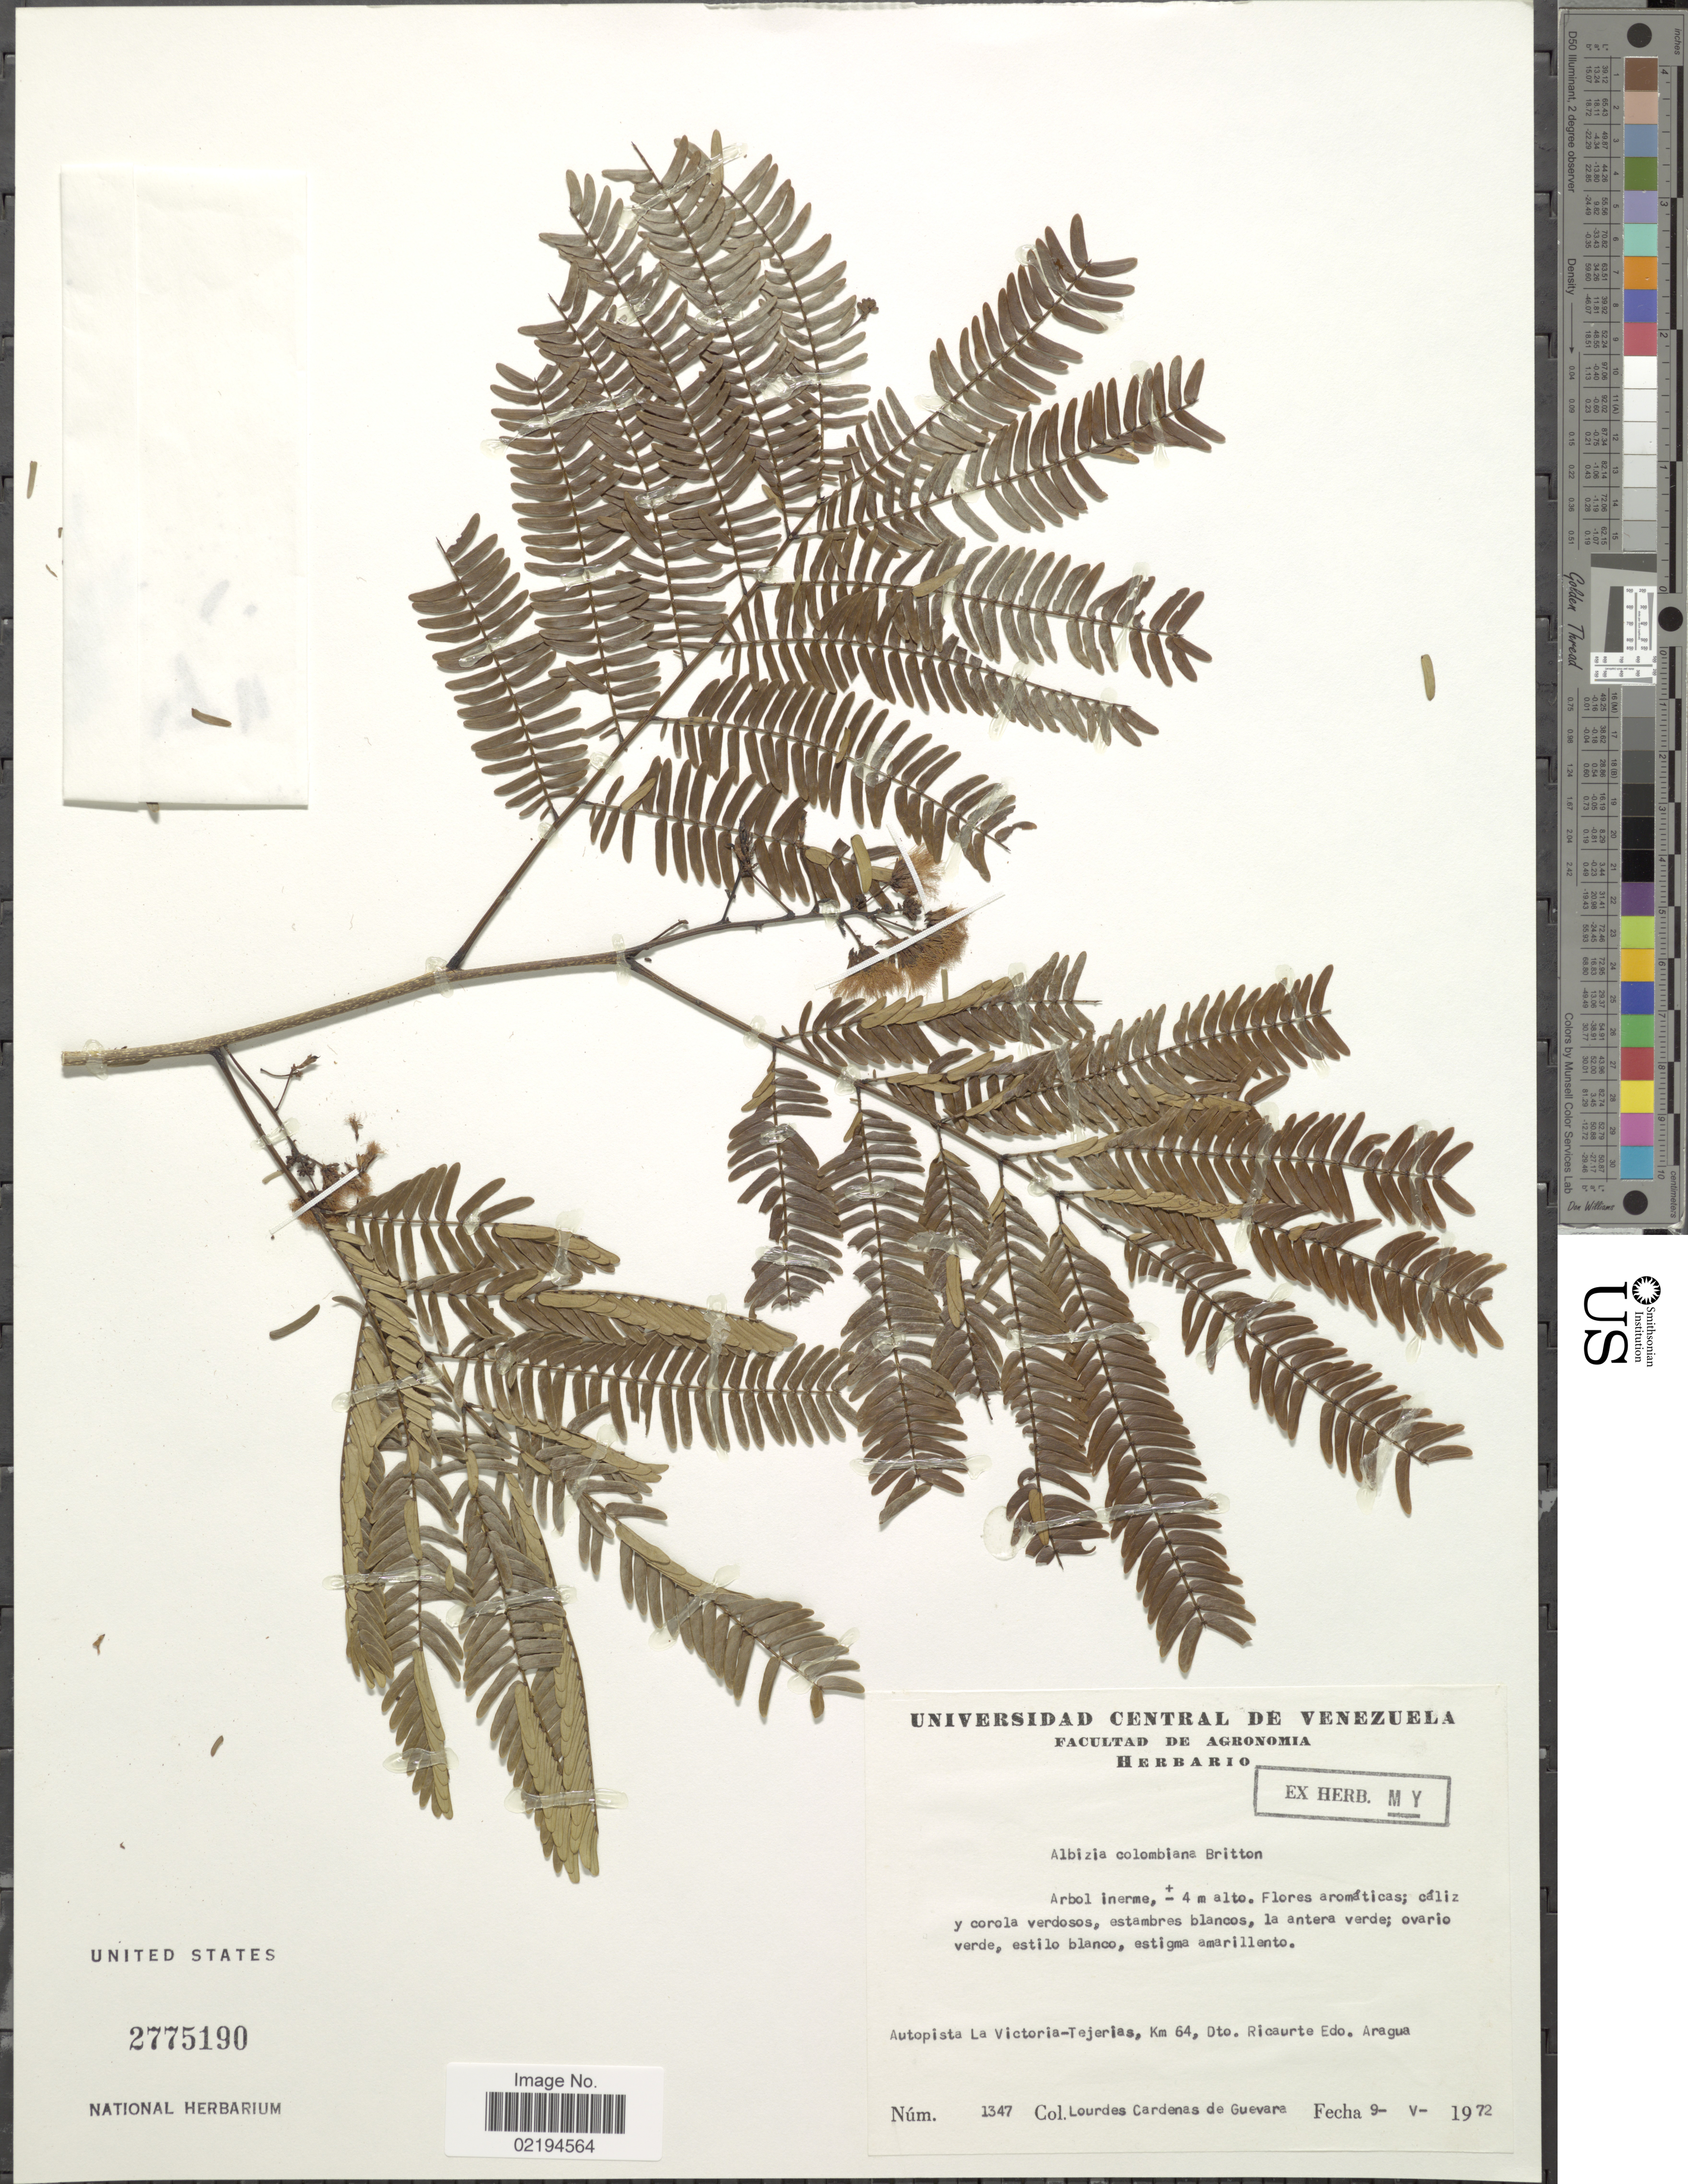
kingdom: Plantae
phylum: Tracheophyta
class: Magnoliopsida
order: Fabales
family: Fabaceae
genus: Pseudalbizzia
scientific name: Pseudalbizzia niopoides var. colombiana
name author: (Britton) Koenen & Duno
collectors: L. De Guevara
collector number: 1347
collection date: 1972-05-09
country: Venezuela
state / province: Aragua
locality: Autopista La Victoria-Tejerias, Km 64, Dto. Ricaurte.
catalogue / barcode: US 2775190